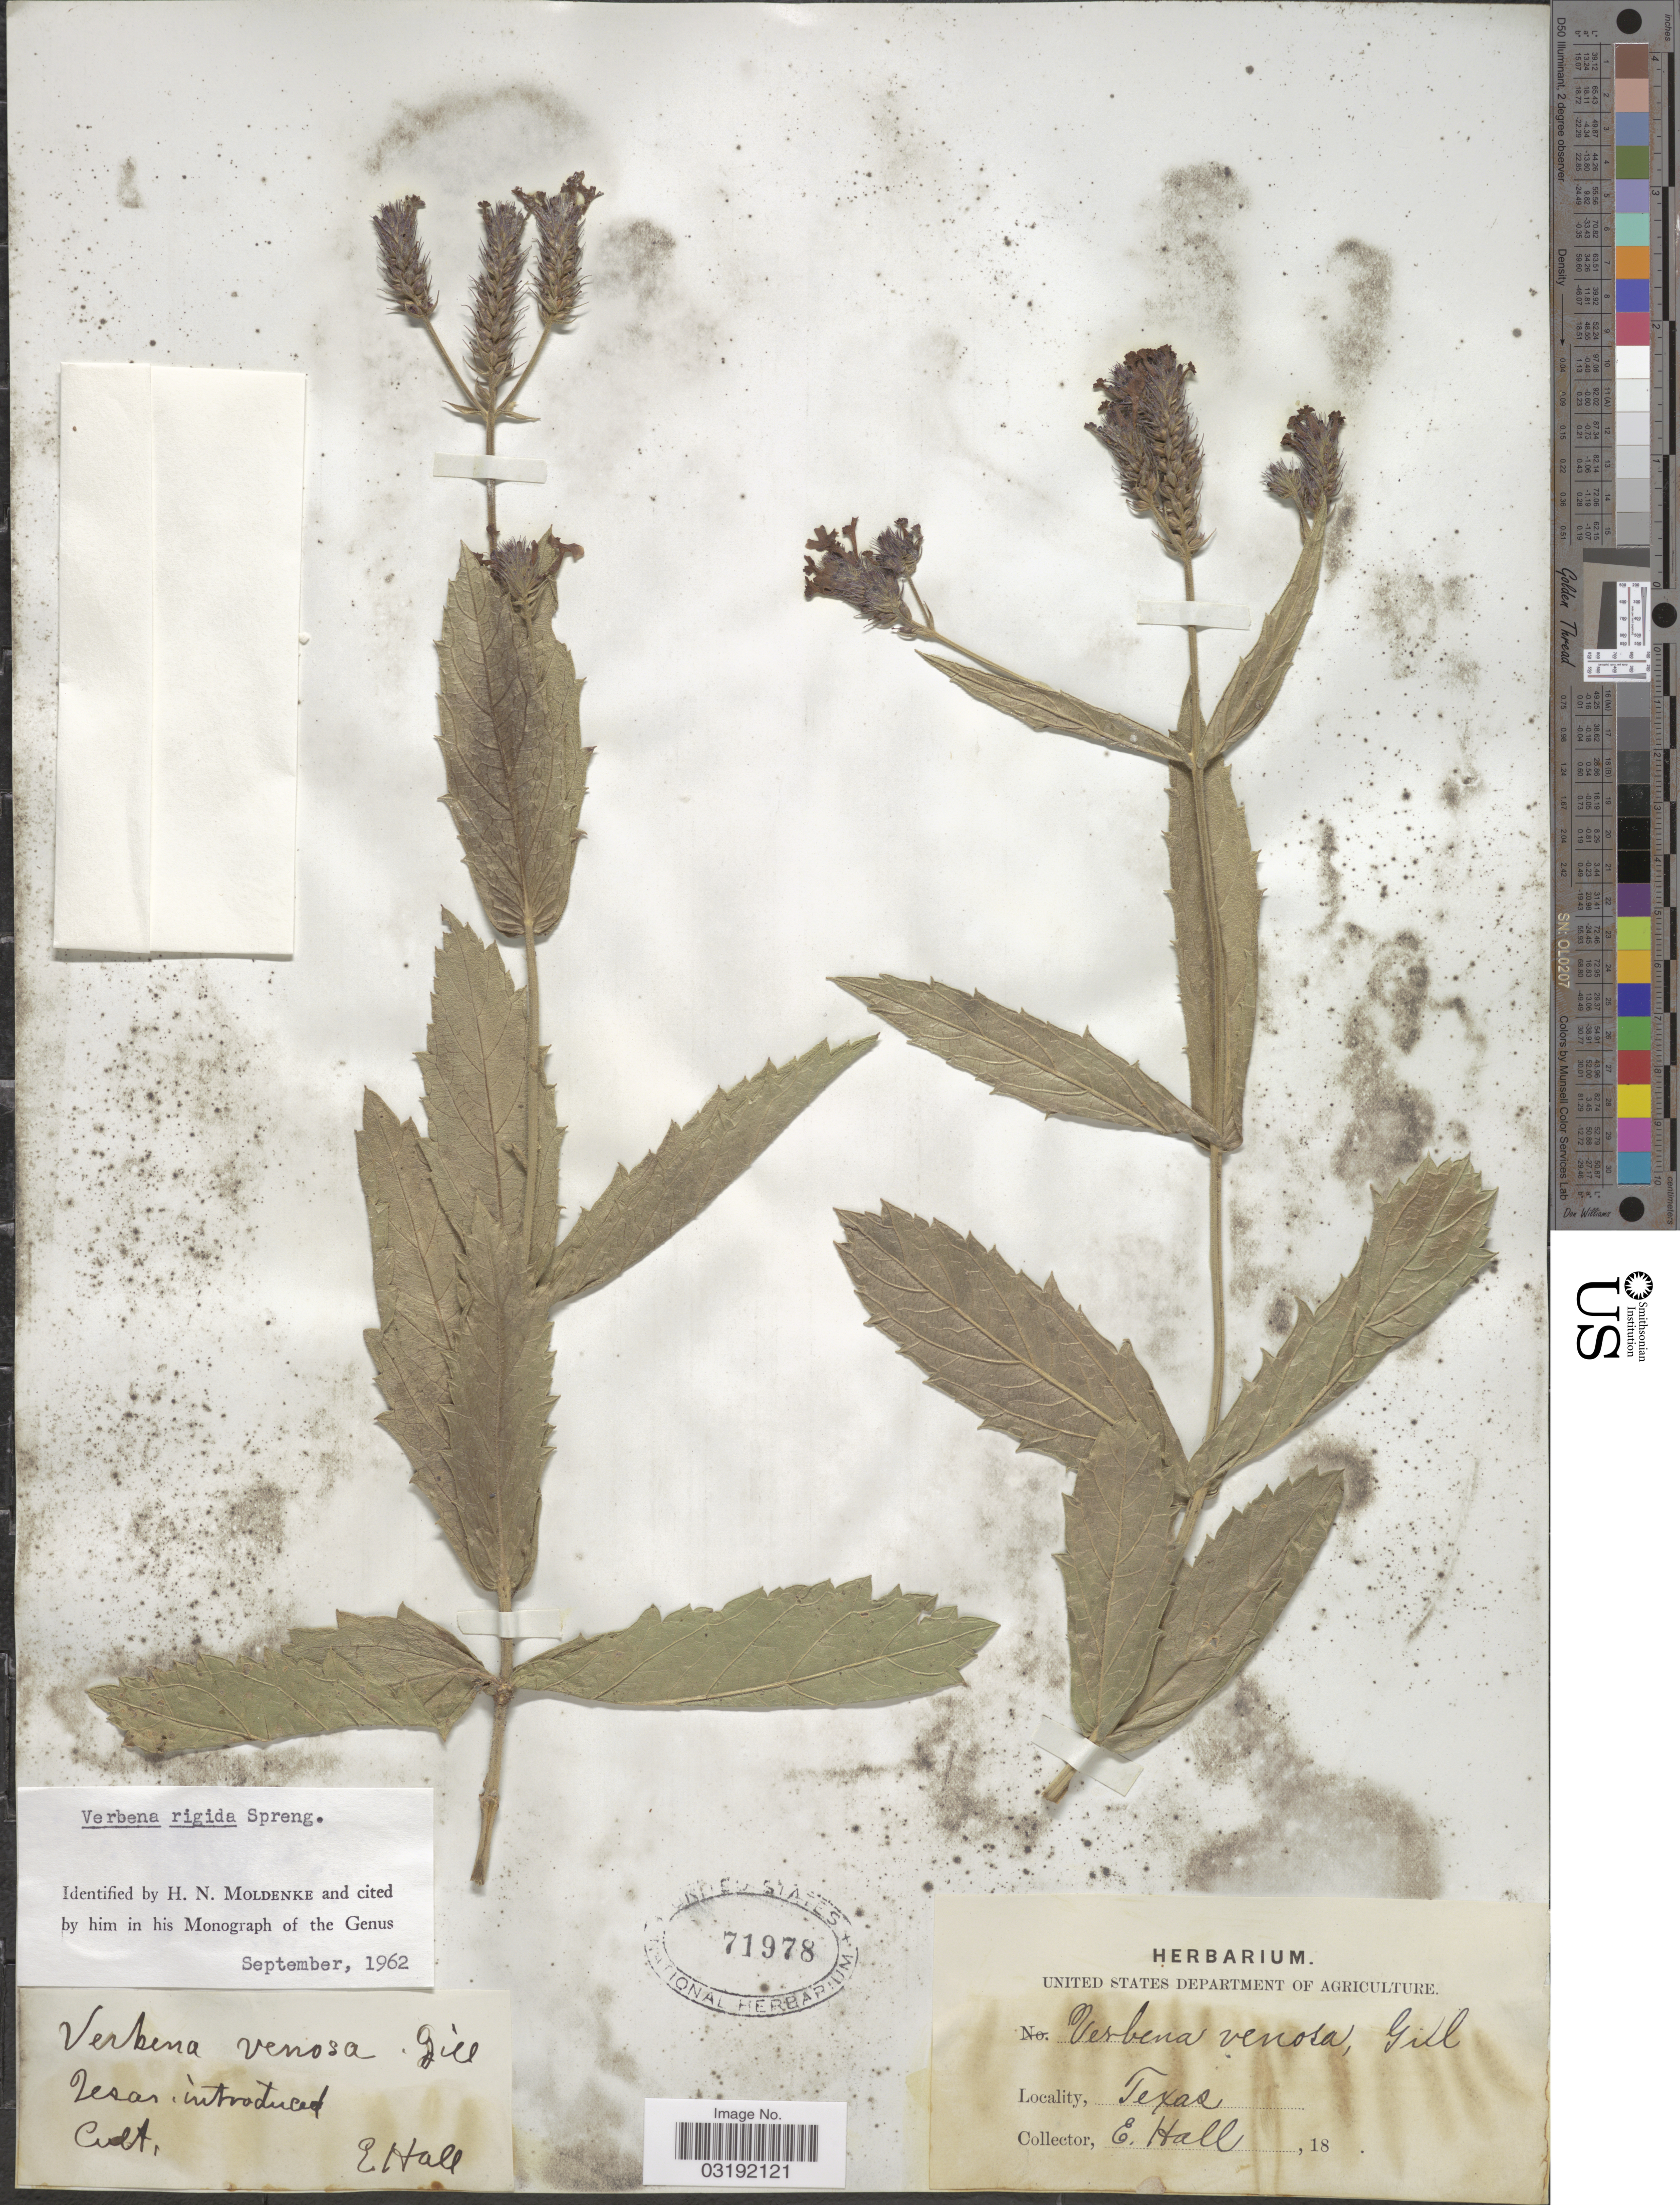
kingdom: Plantae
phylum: Tracheophyta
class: Magnoliopsida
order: Lamiales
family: Verbenaceae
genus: Verbena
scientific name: Verbena rigida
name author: Spreng.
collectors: E. Hall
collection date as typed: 18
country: United States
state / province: Texas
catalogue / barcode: US 71978